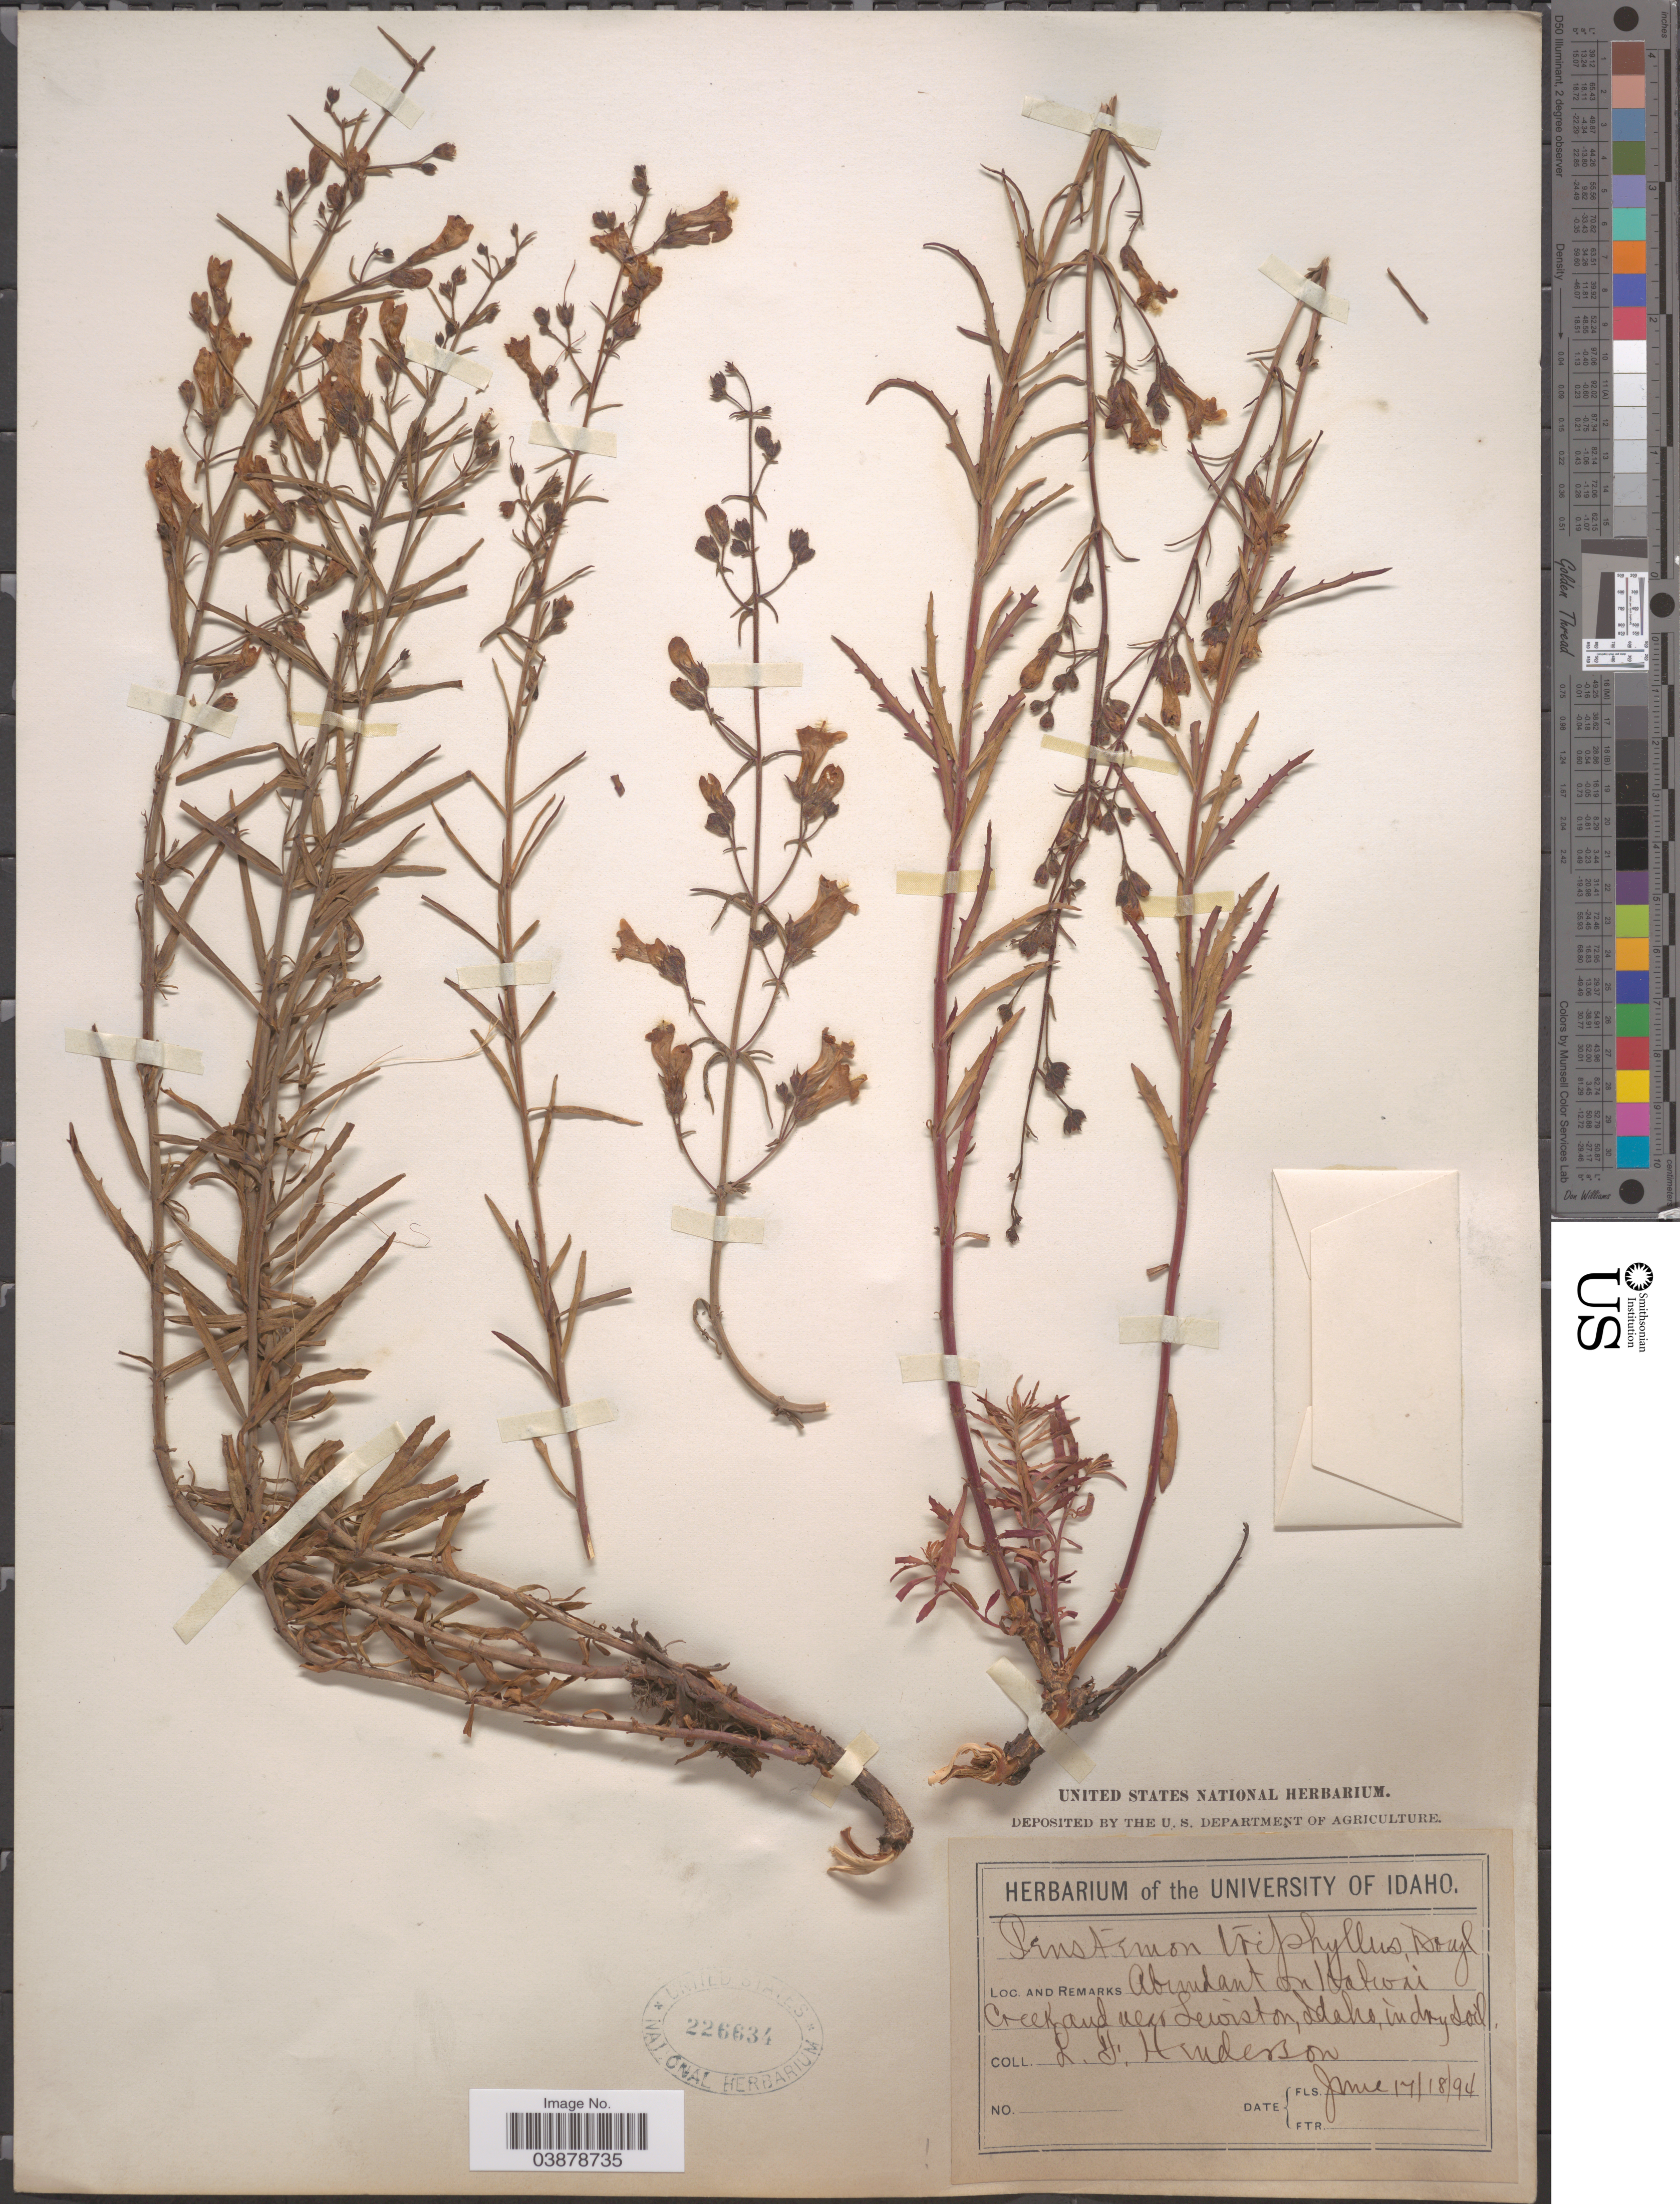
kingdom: Plantae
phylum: Tracheophyta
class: Magnoliopsida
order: Lamiales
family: Plantaginaceae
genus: Penstemon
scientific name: Penstemon triphyllus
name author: Douglas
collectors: L. Henderson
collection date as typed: Transcribed d/m/y: 17/6/94 to 18/6/94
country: United States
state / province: Idaho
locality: Abundant on Hatwai Creek and near Lewiston.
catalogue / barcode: US 226634